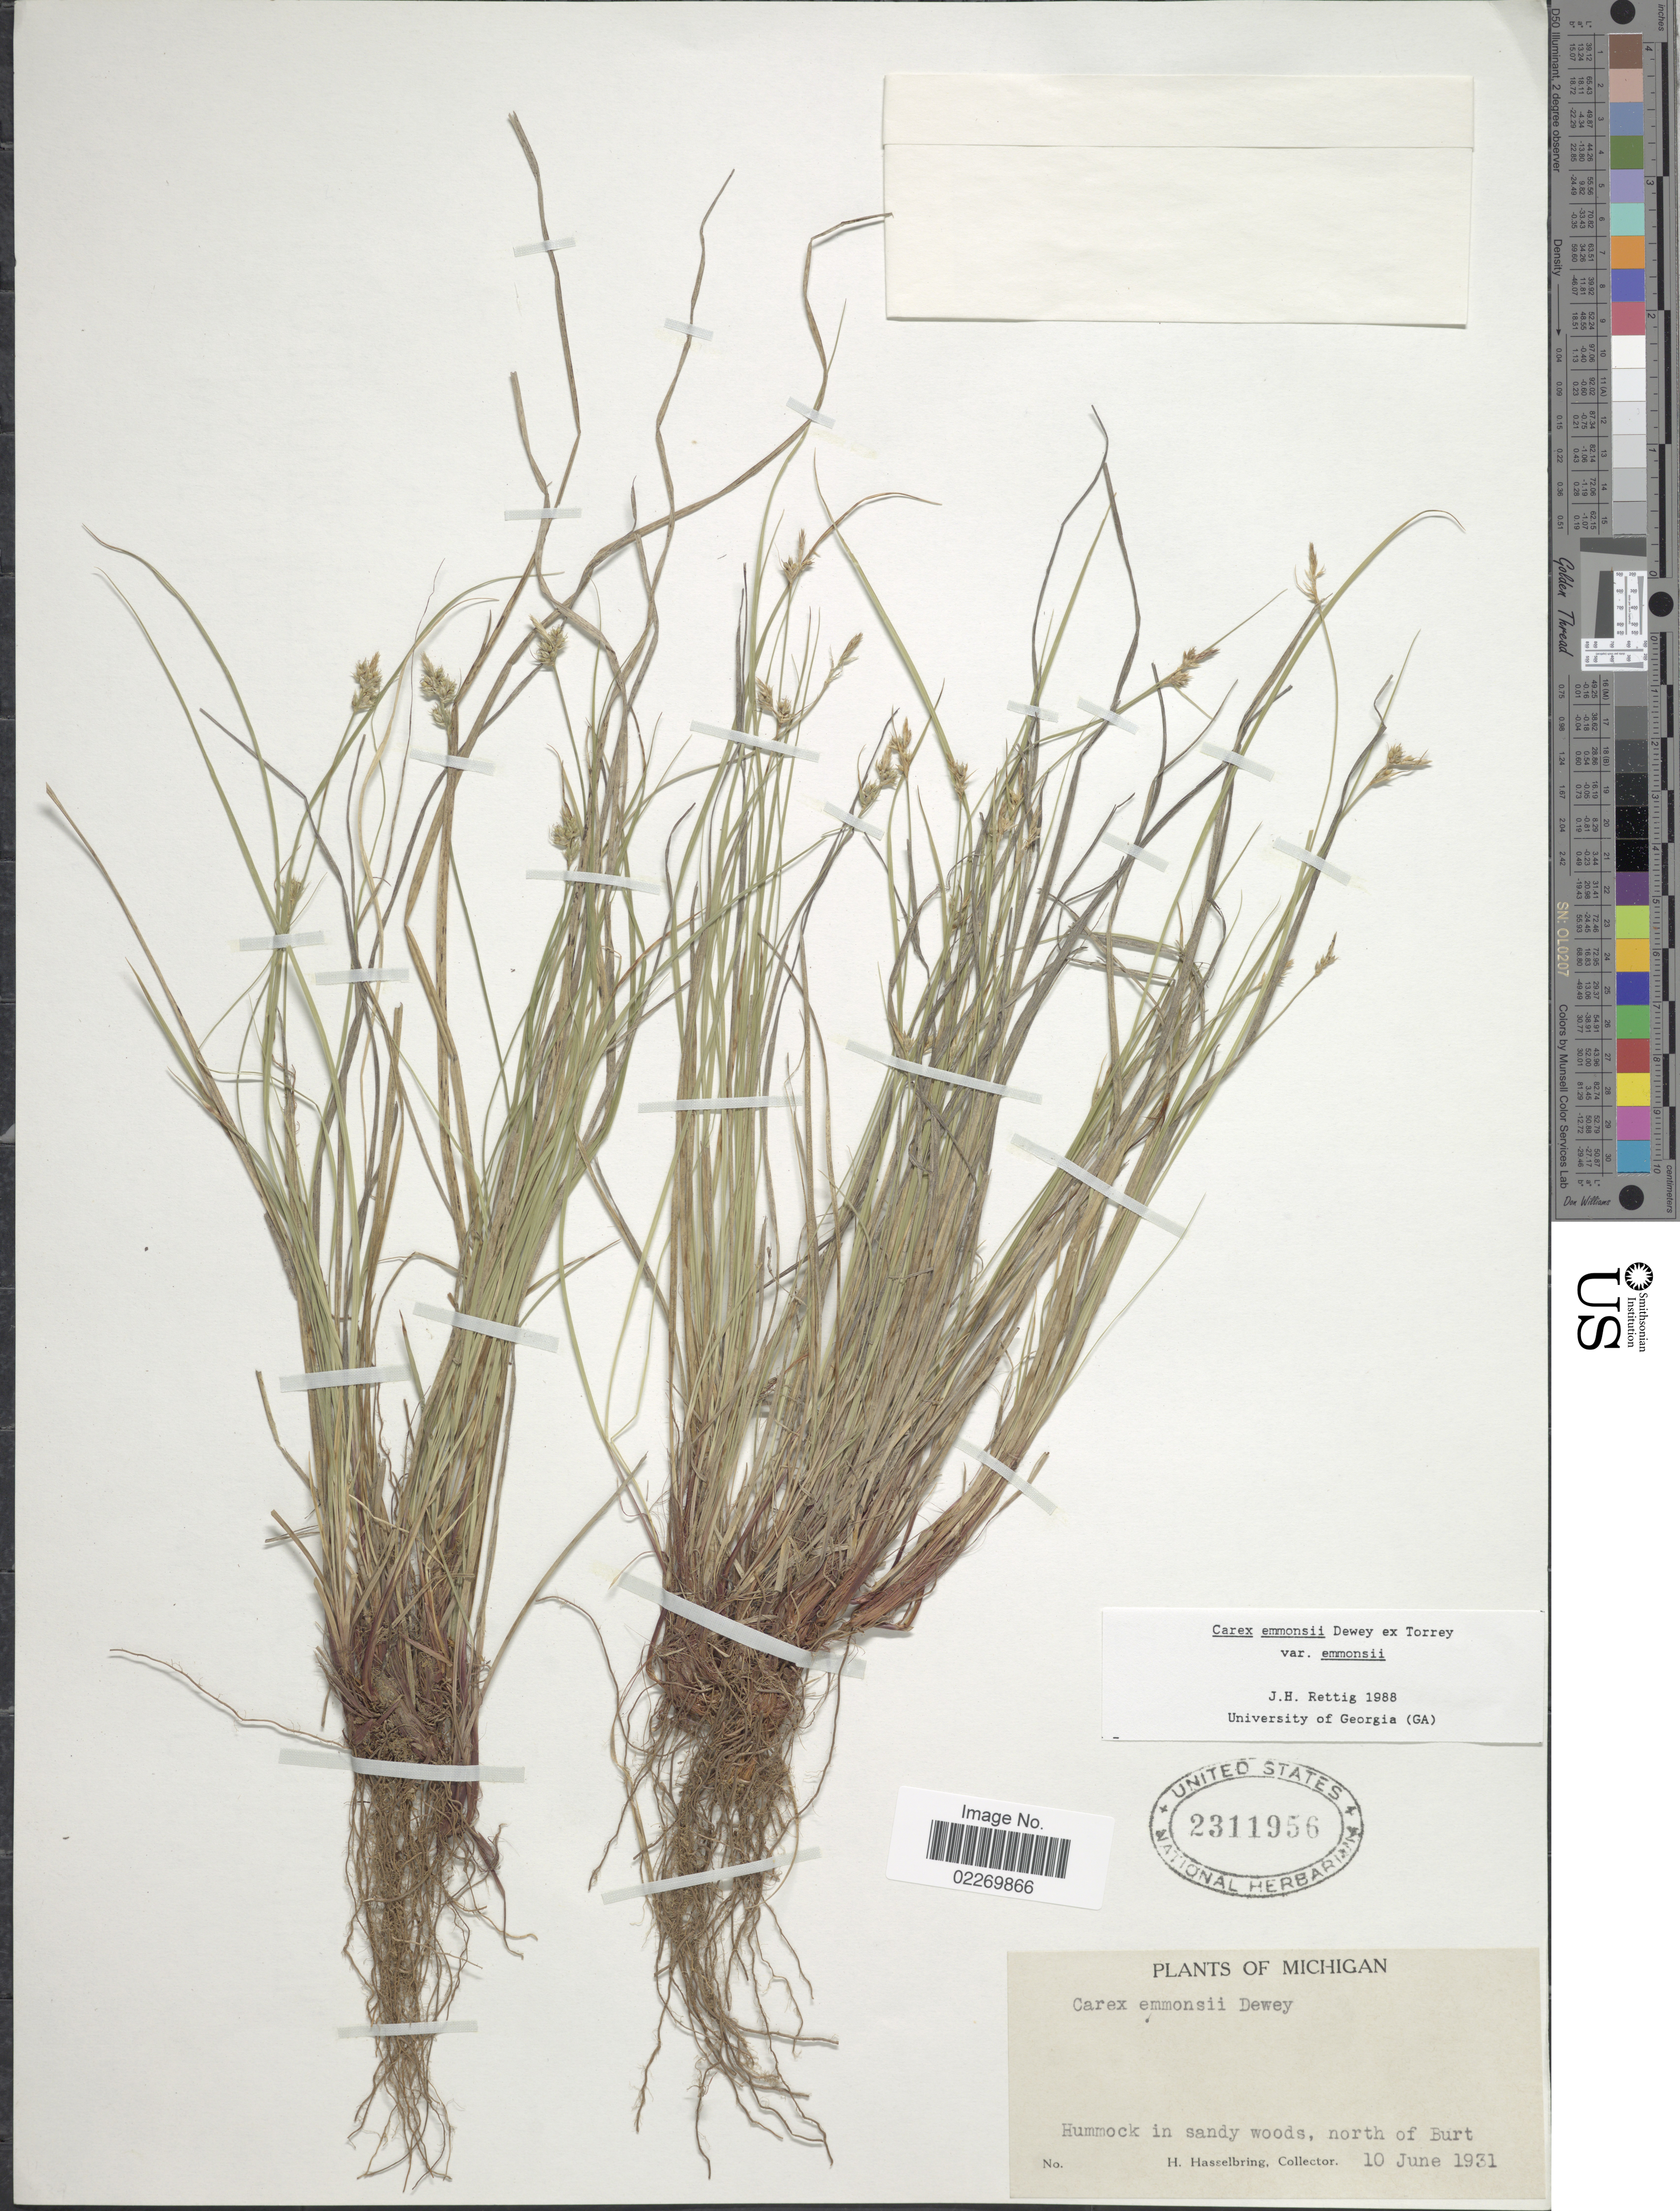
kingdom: Plantae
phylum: Tracheophyta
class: Liliopsida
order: Poales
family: Cyperaceae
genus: Carex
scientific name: Carex emmonsii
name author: Dewey ex Torr.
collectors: H. Hasselbring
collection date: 1931-06-10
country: United States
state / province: Michigan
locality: North of Burt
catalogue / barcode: US 2311956